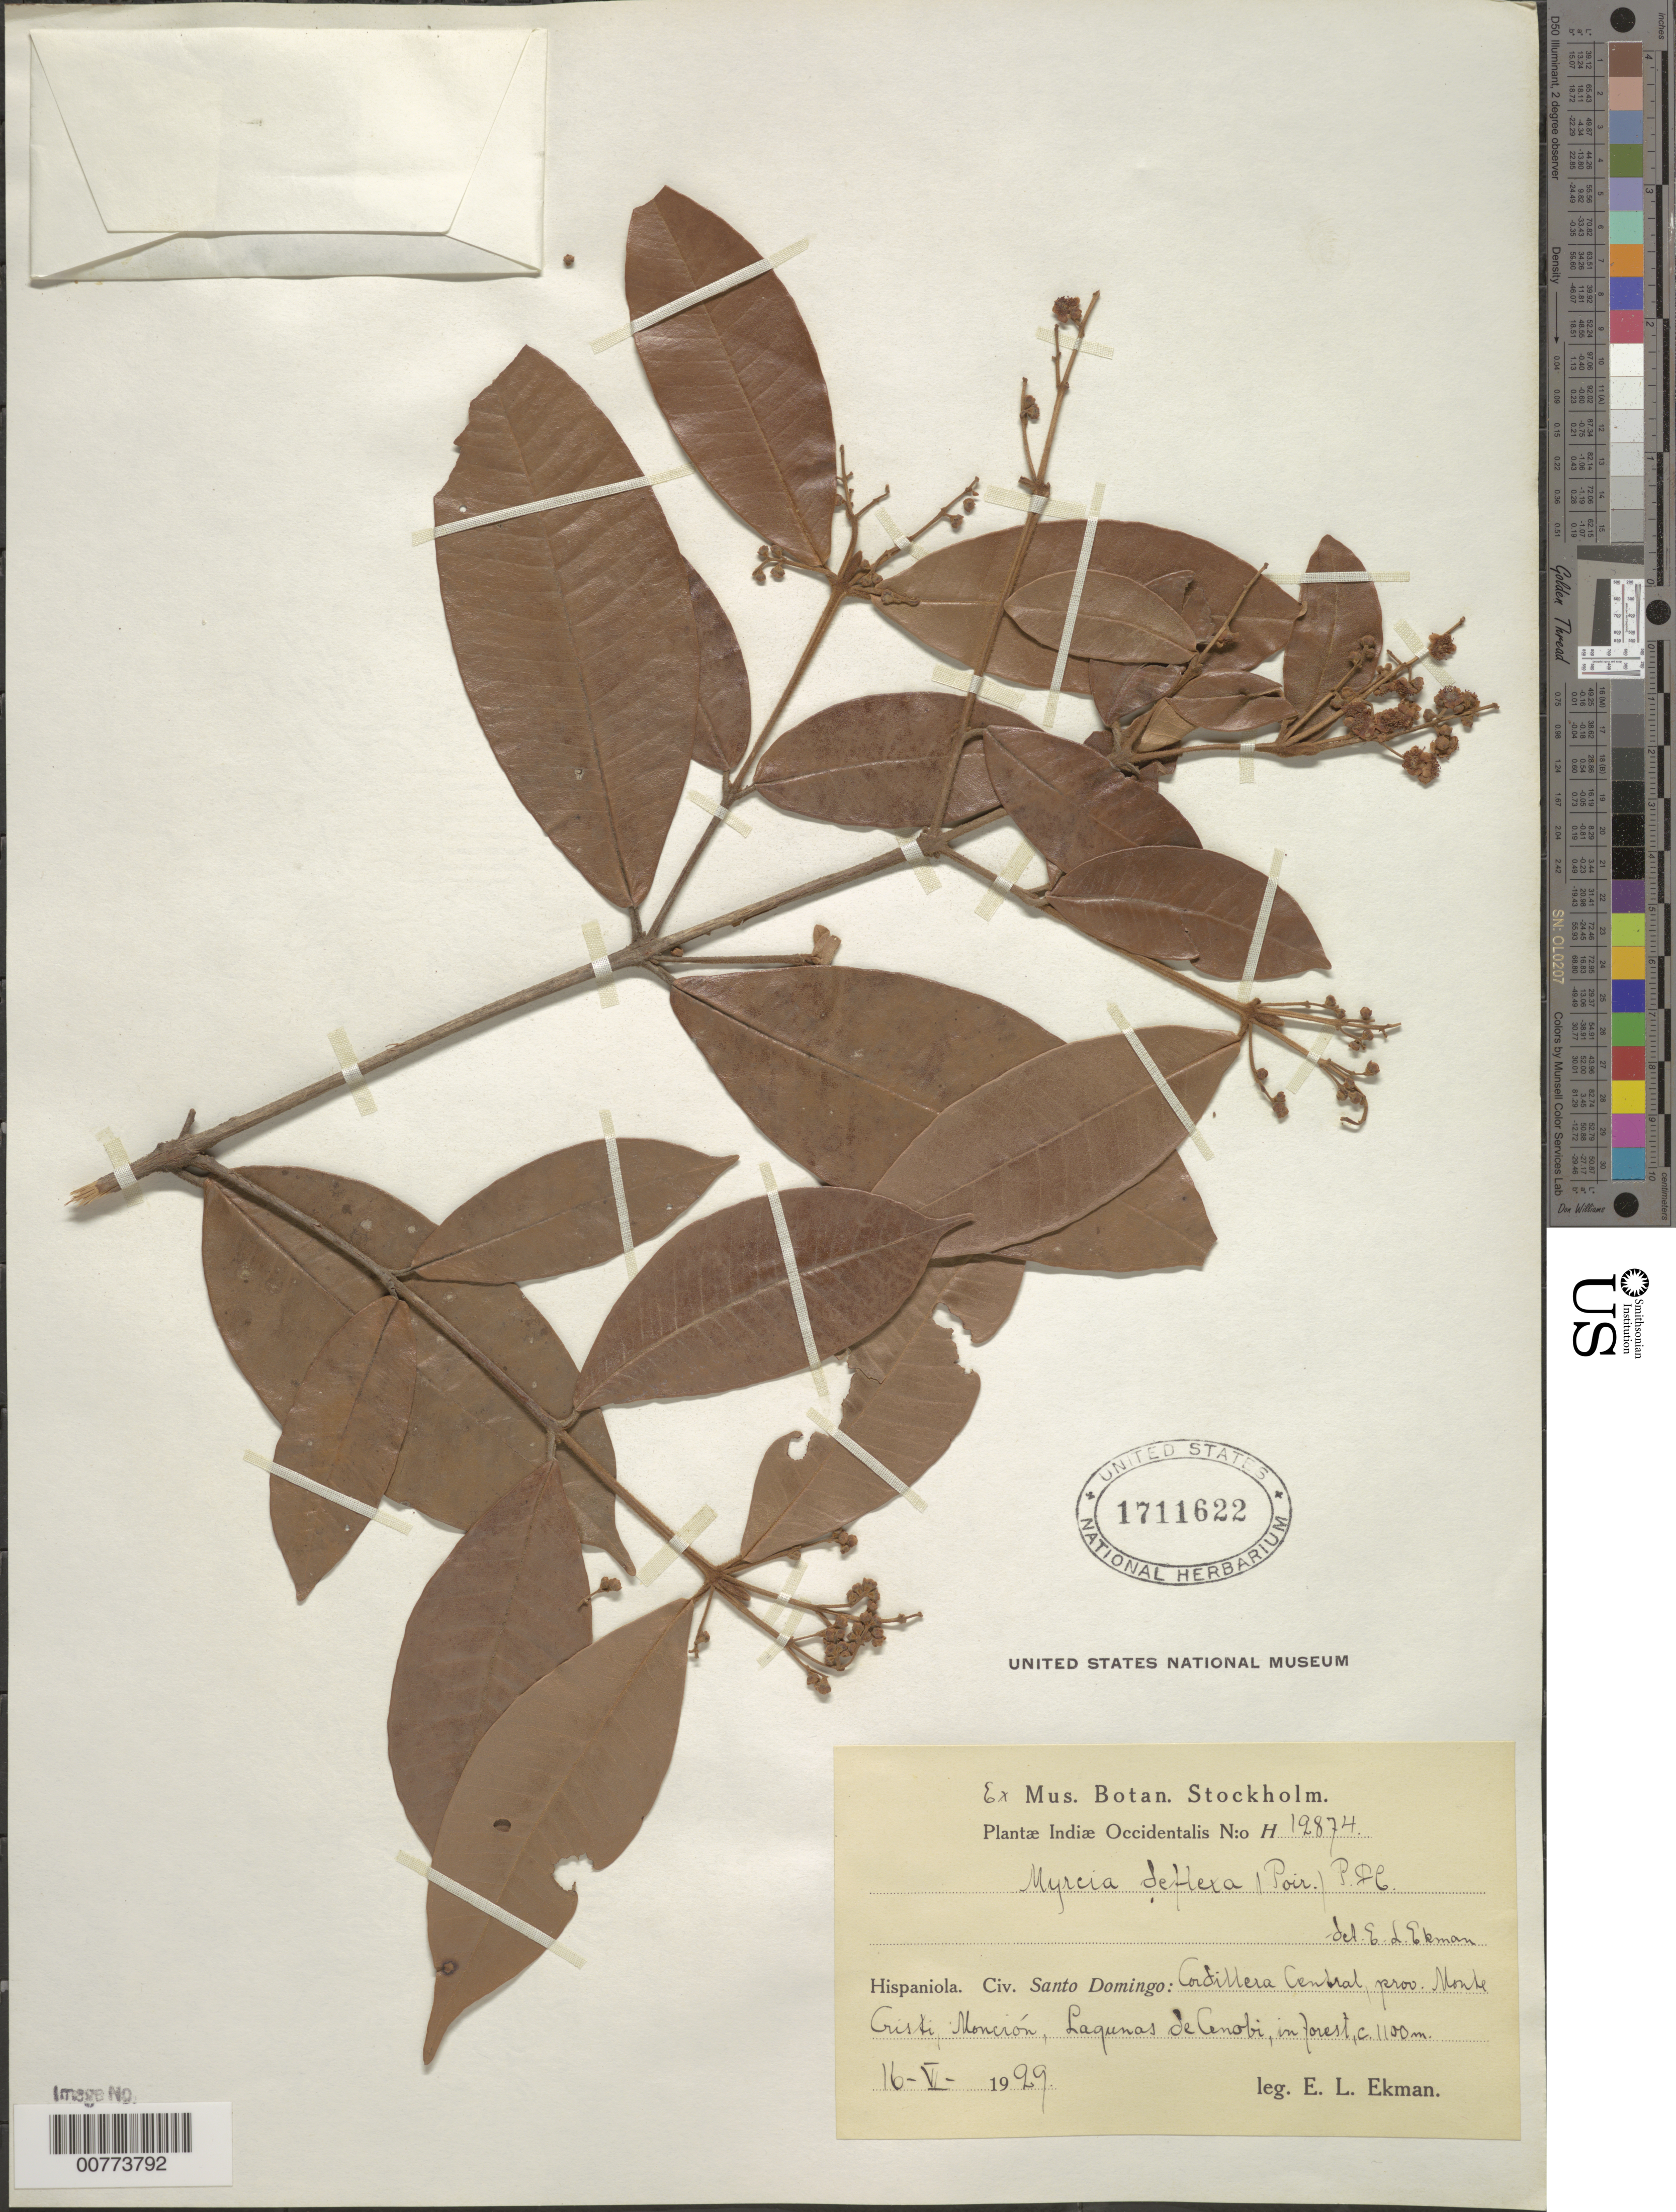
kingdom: Plantae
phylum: Tracheophyta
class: Magnoliopsida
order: Myrtales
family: Myrtaceae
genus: Myrcia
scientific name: Myrcia deflexa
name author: (Poir.) DC.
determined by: Ekman, E. L.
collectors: E. L. Ekman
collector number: H 12874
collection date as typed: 16 Jun 1929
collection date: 1929-06-16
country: Dominican Republic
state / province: Monte Cristi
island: Hispaniola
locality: Cordillera Central, Monción, Lagunas de Cenobi.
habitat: In forest.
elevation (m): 1100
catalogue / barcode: US 1711622